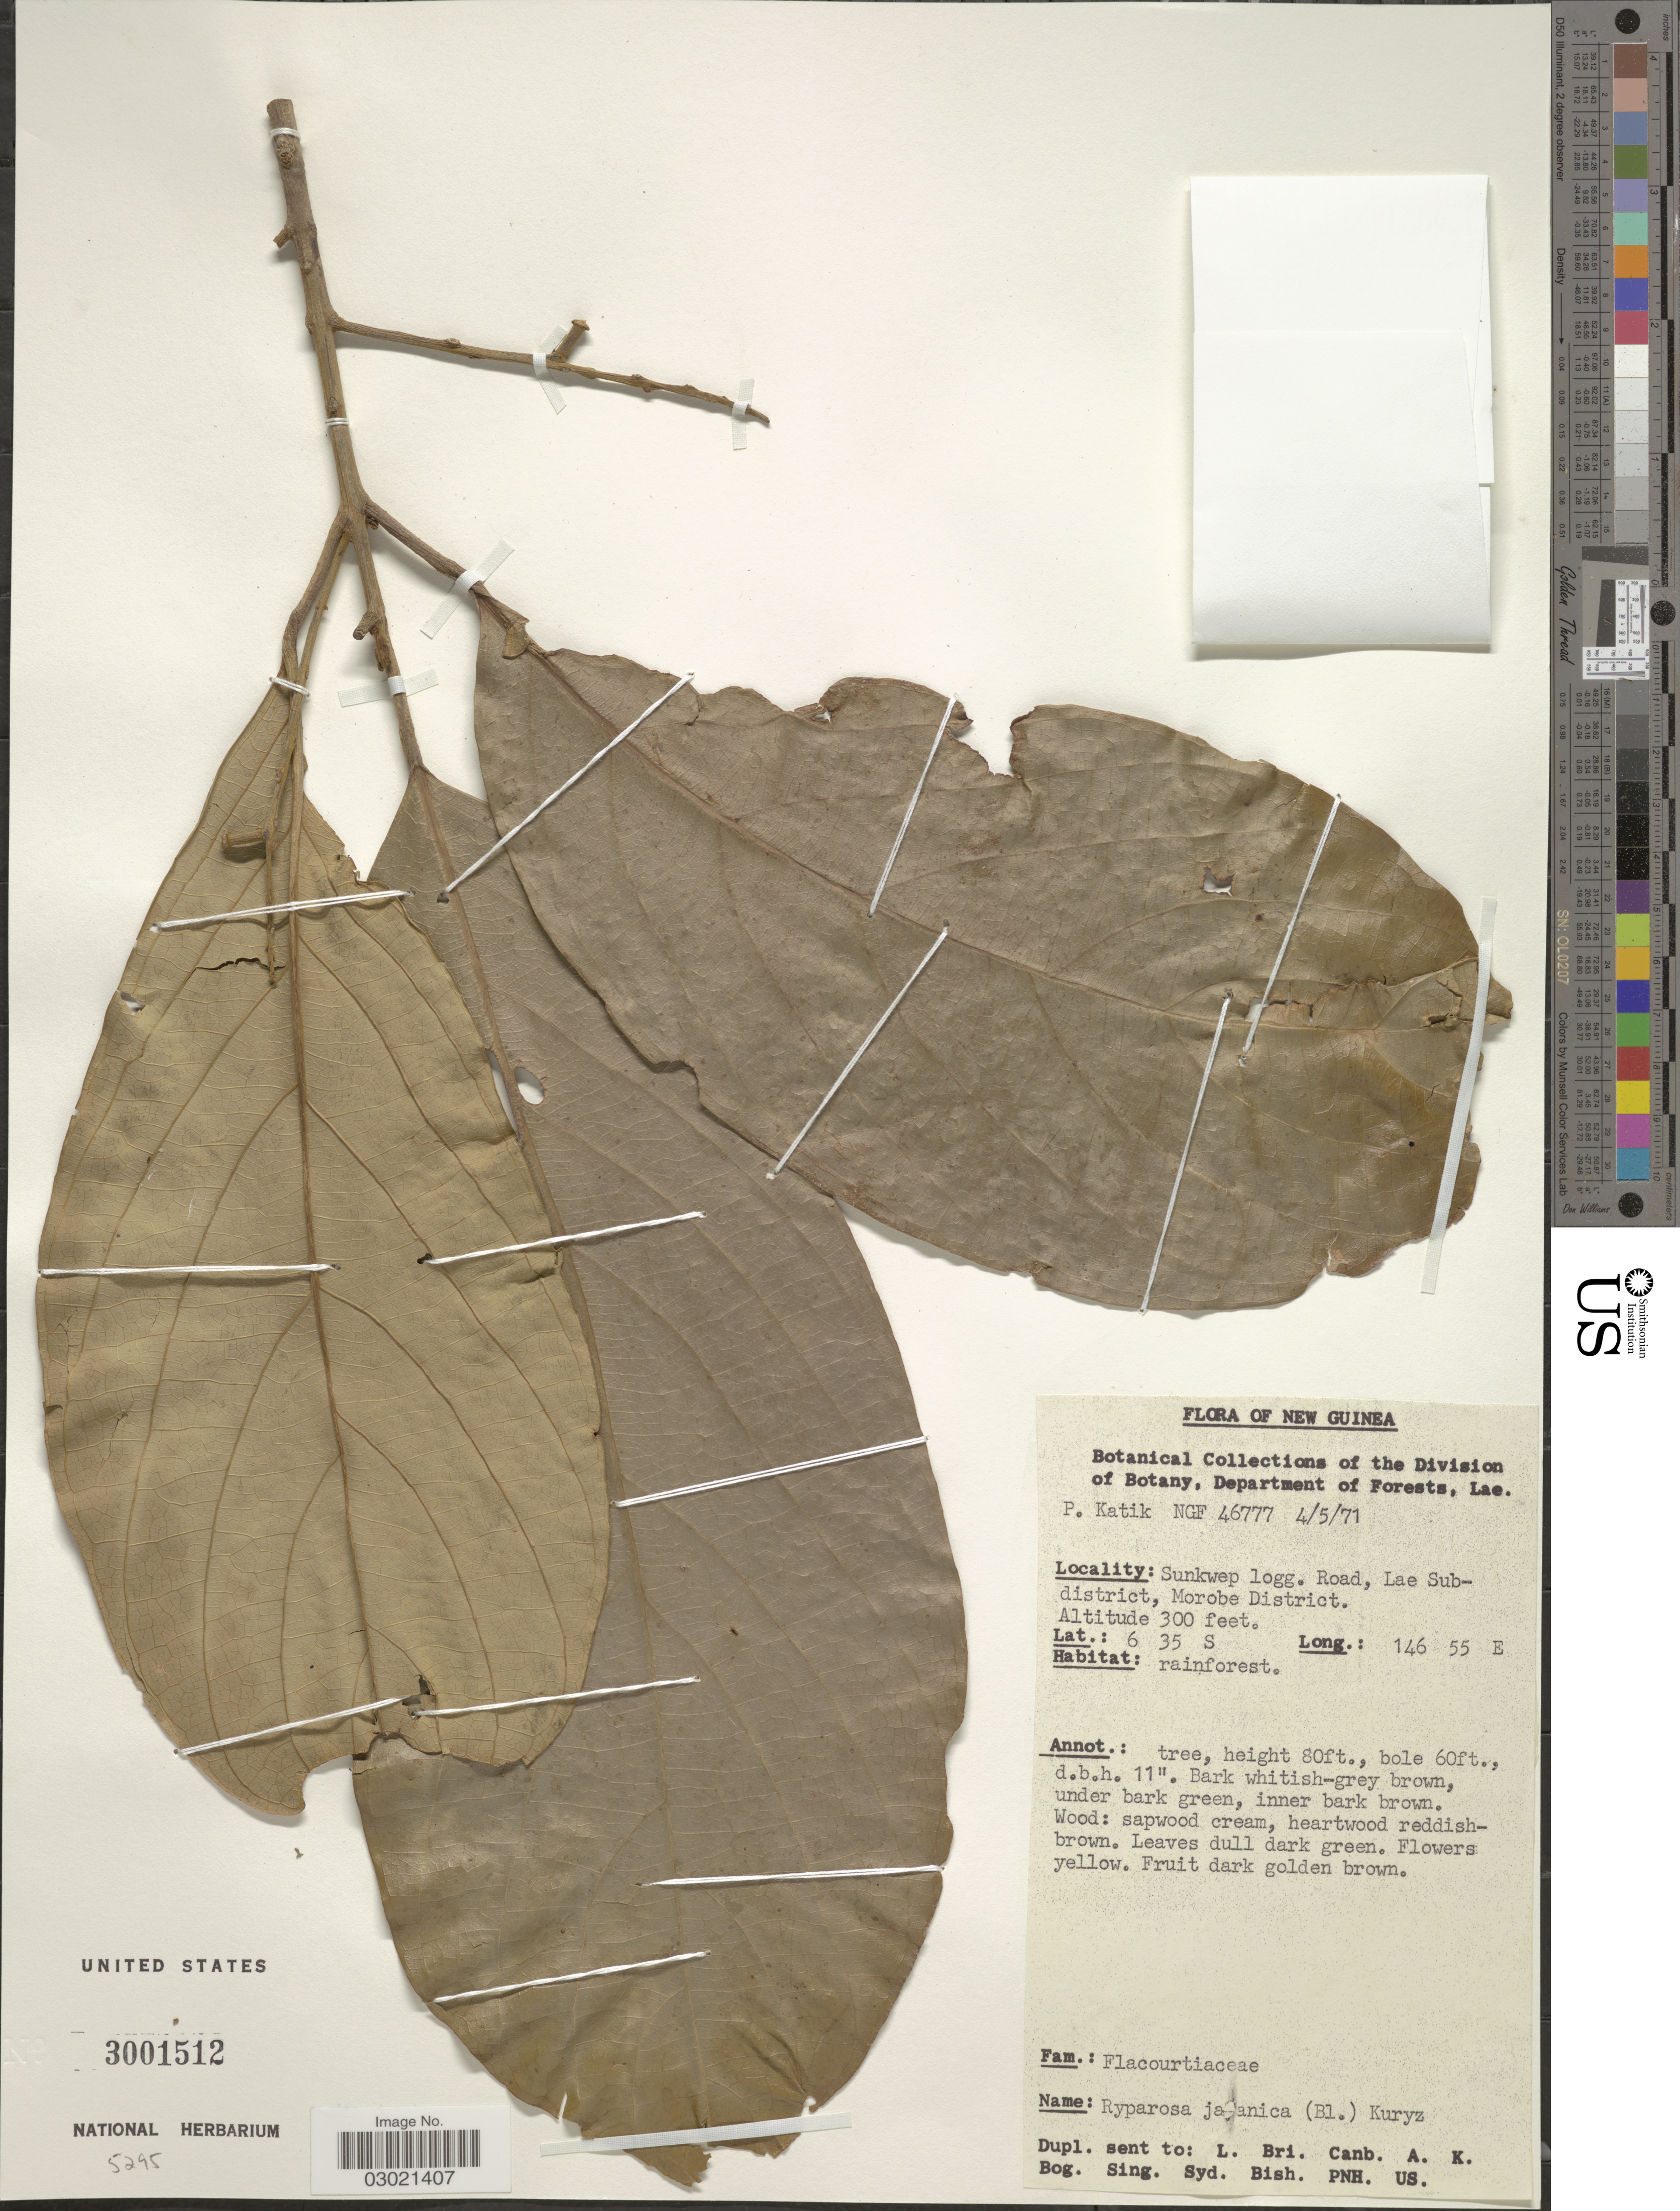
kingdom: Plantae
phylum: Tracheophyta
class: Magnoliopsida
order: Malpighiales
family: Achariaceae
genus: Ryparosa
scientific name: Ryparosa javanica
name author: (Blume) Kurz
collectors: P. Katik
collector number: NGF 46777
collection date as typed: Transcribed d/m/y: 4/5/71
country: Papua New Guinea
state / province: Morobe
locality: New Guinea. Sunkwep logg. Road, Lae Subdistrict, Morobe District.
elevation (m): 91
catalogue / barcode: US 3001512